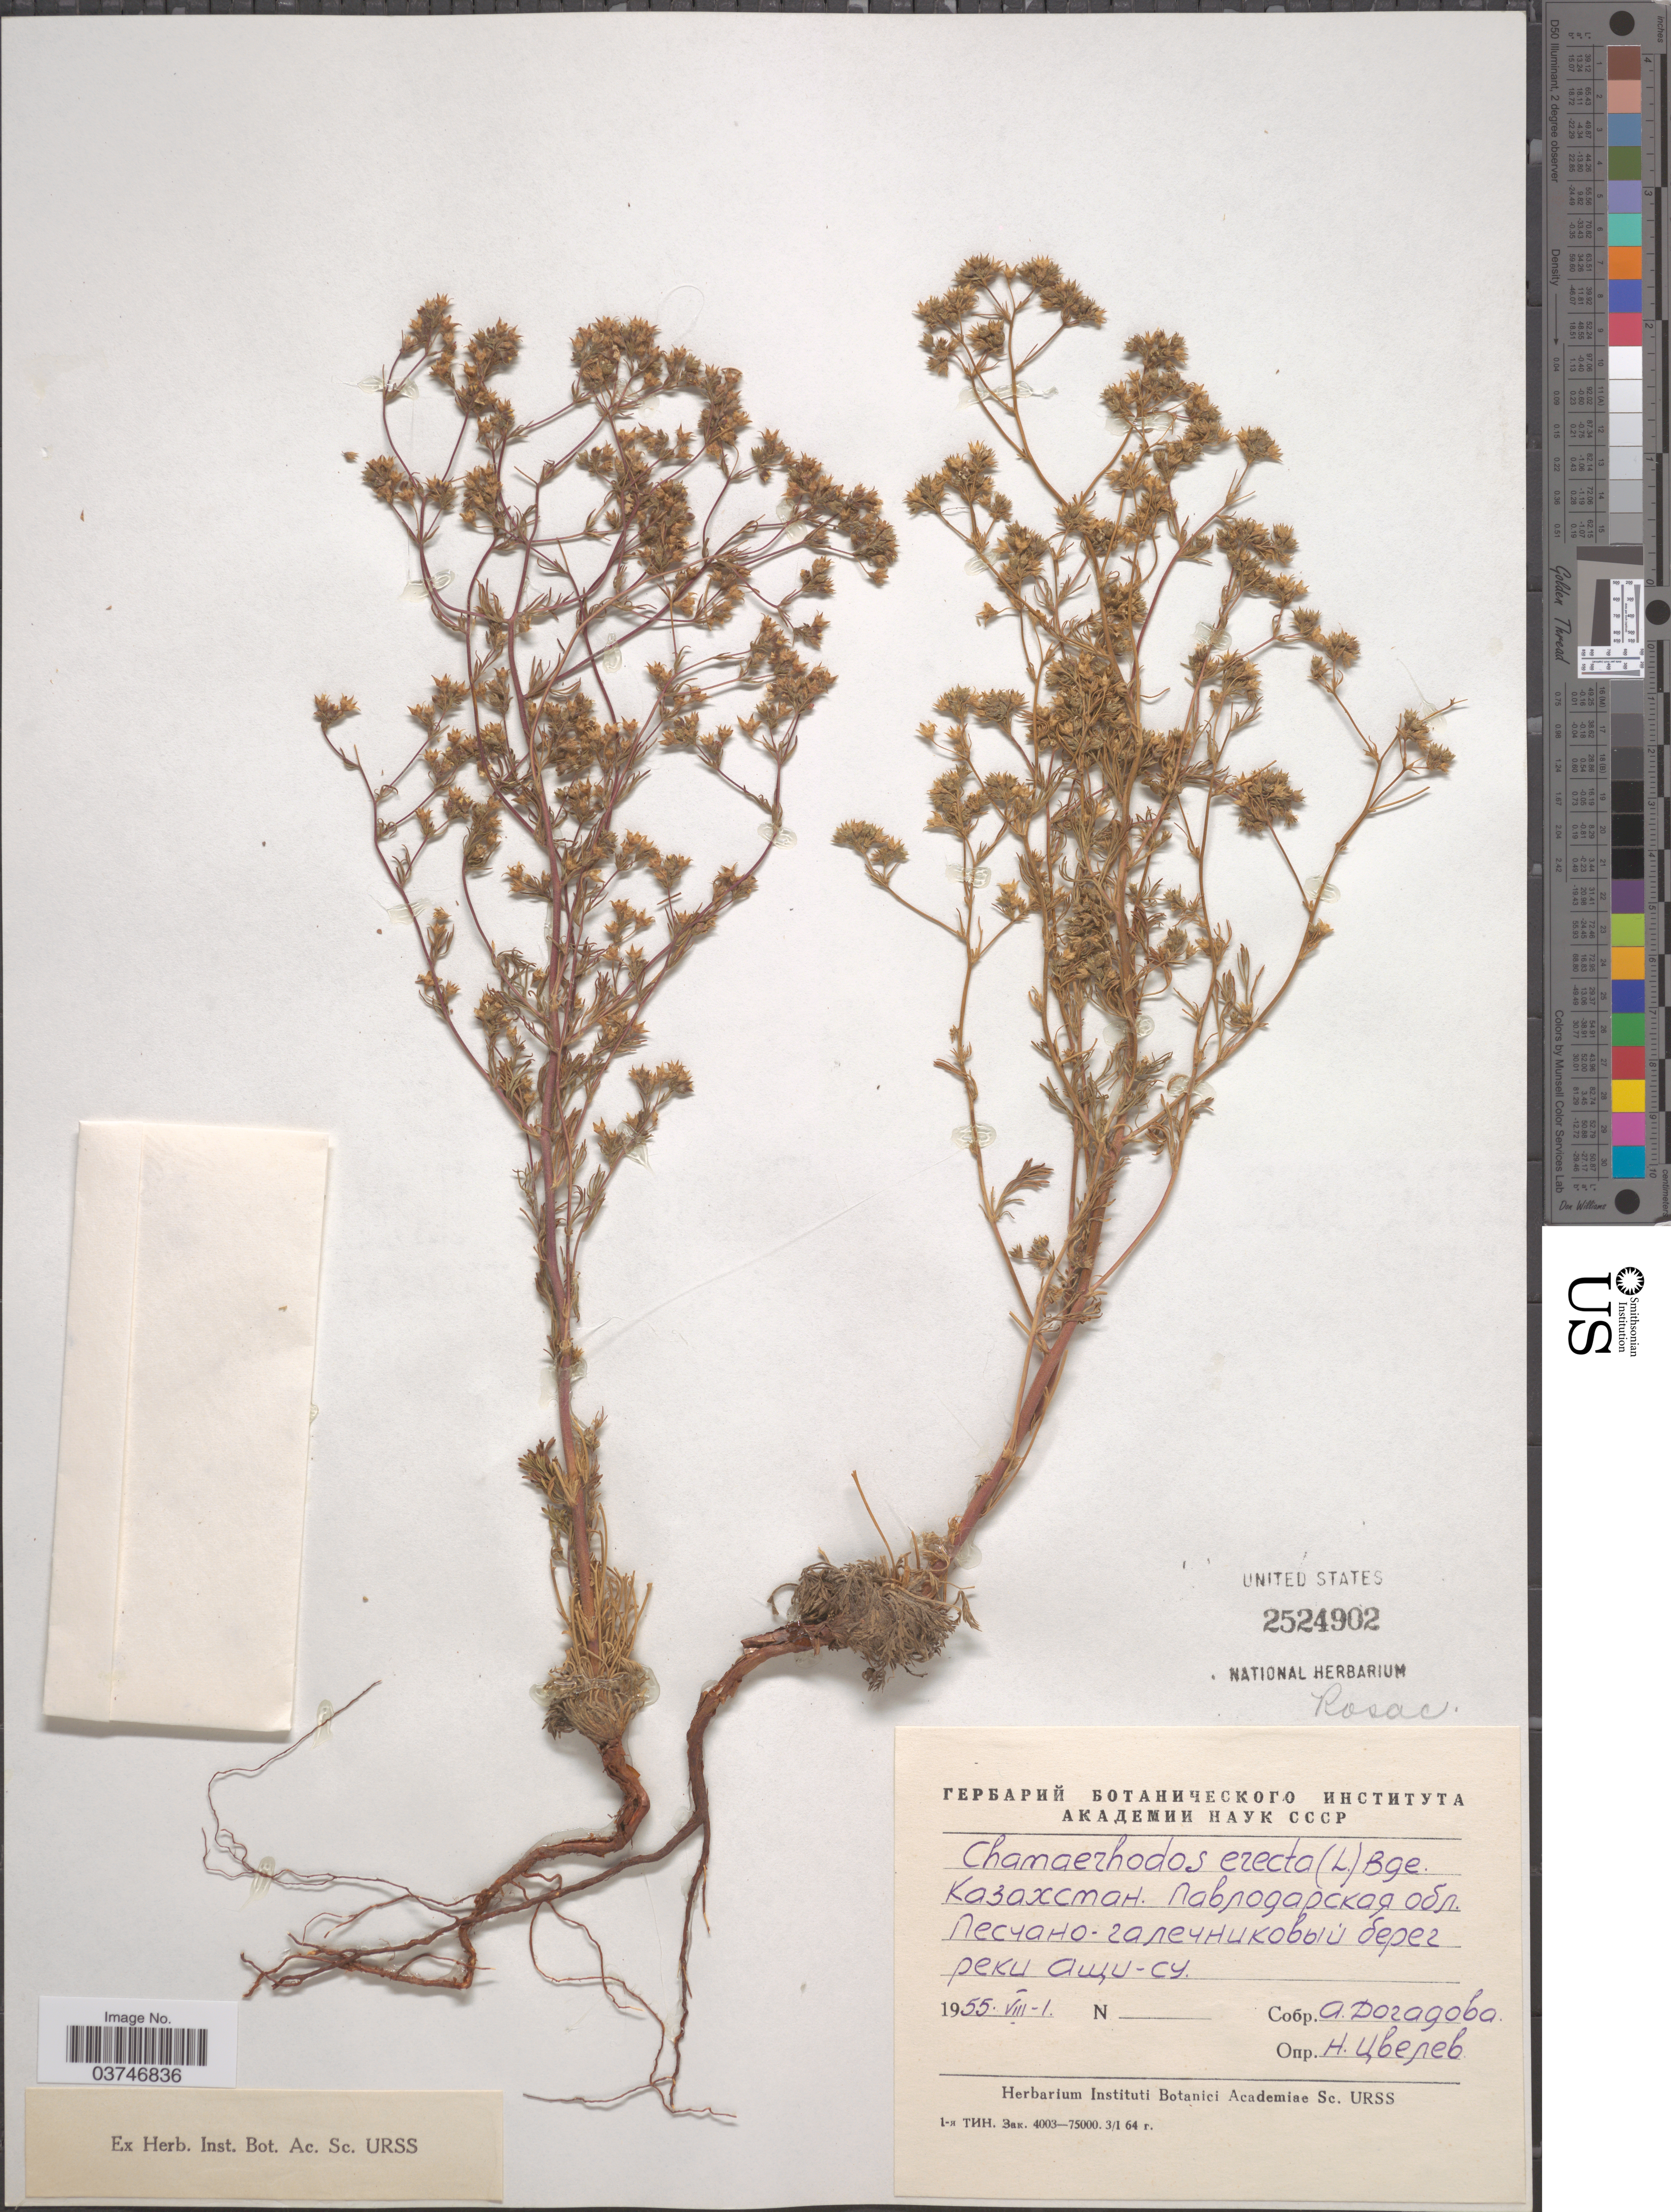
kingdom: Plantae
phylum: Tracheophyta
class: Magnoliopsida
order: Rosales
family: Rosaceae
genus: Chamaerhodos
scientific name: Chamaerhodos erecta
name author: (L.) Bunge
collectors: X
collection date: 1955-08-01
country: Kazakhstan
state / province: Paylodar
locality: Shore of river Ashchi-Su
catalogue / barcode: US 2524902